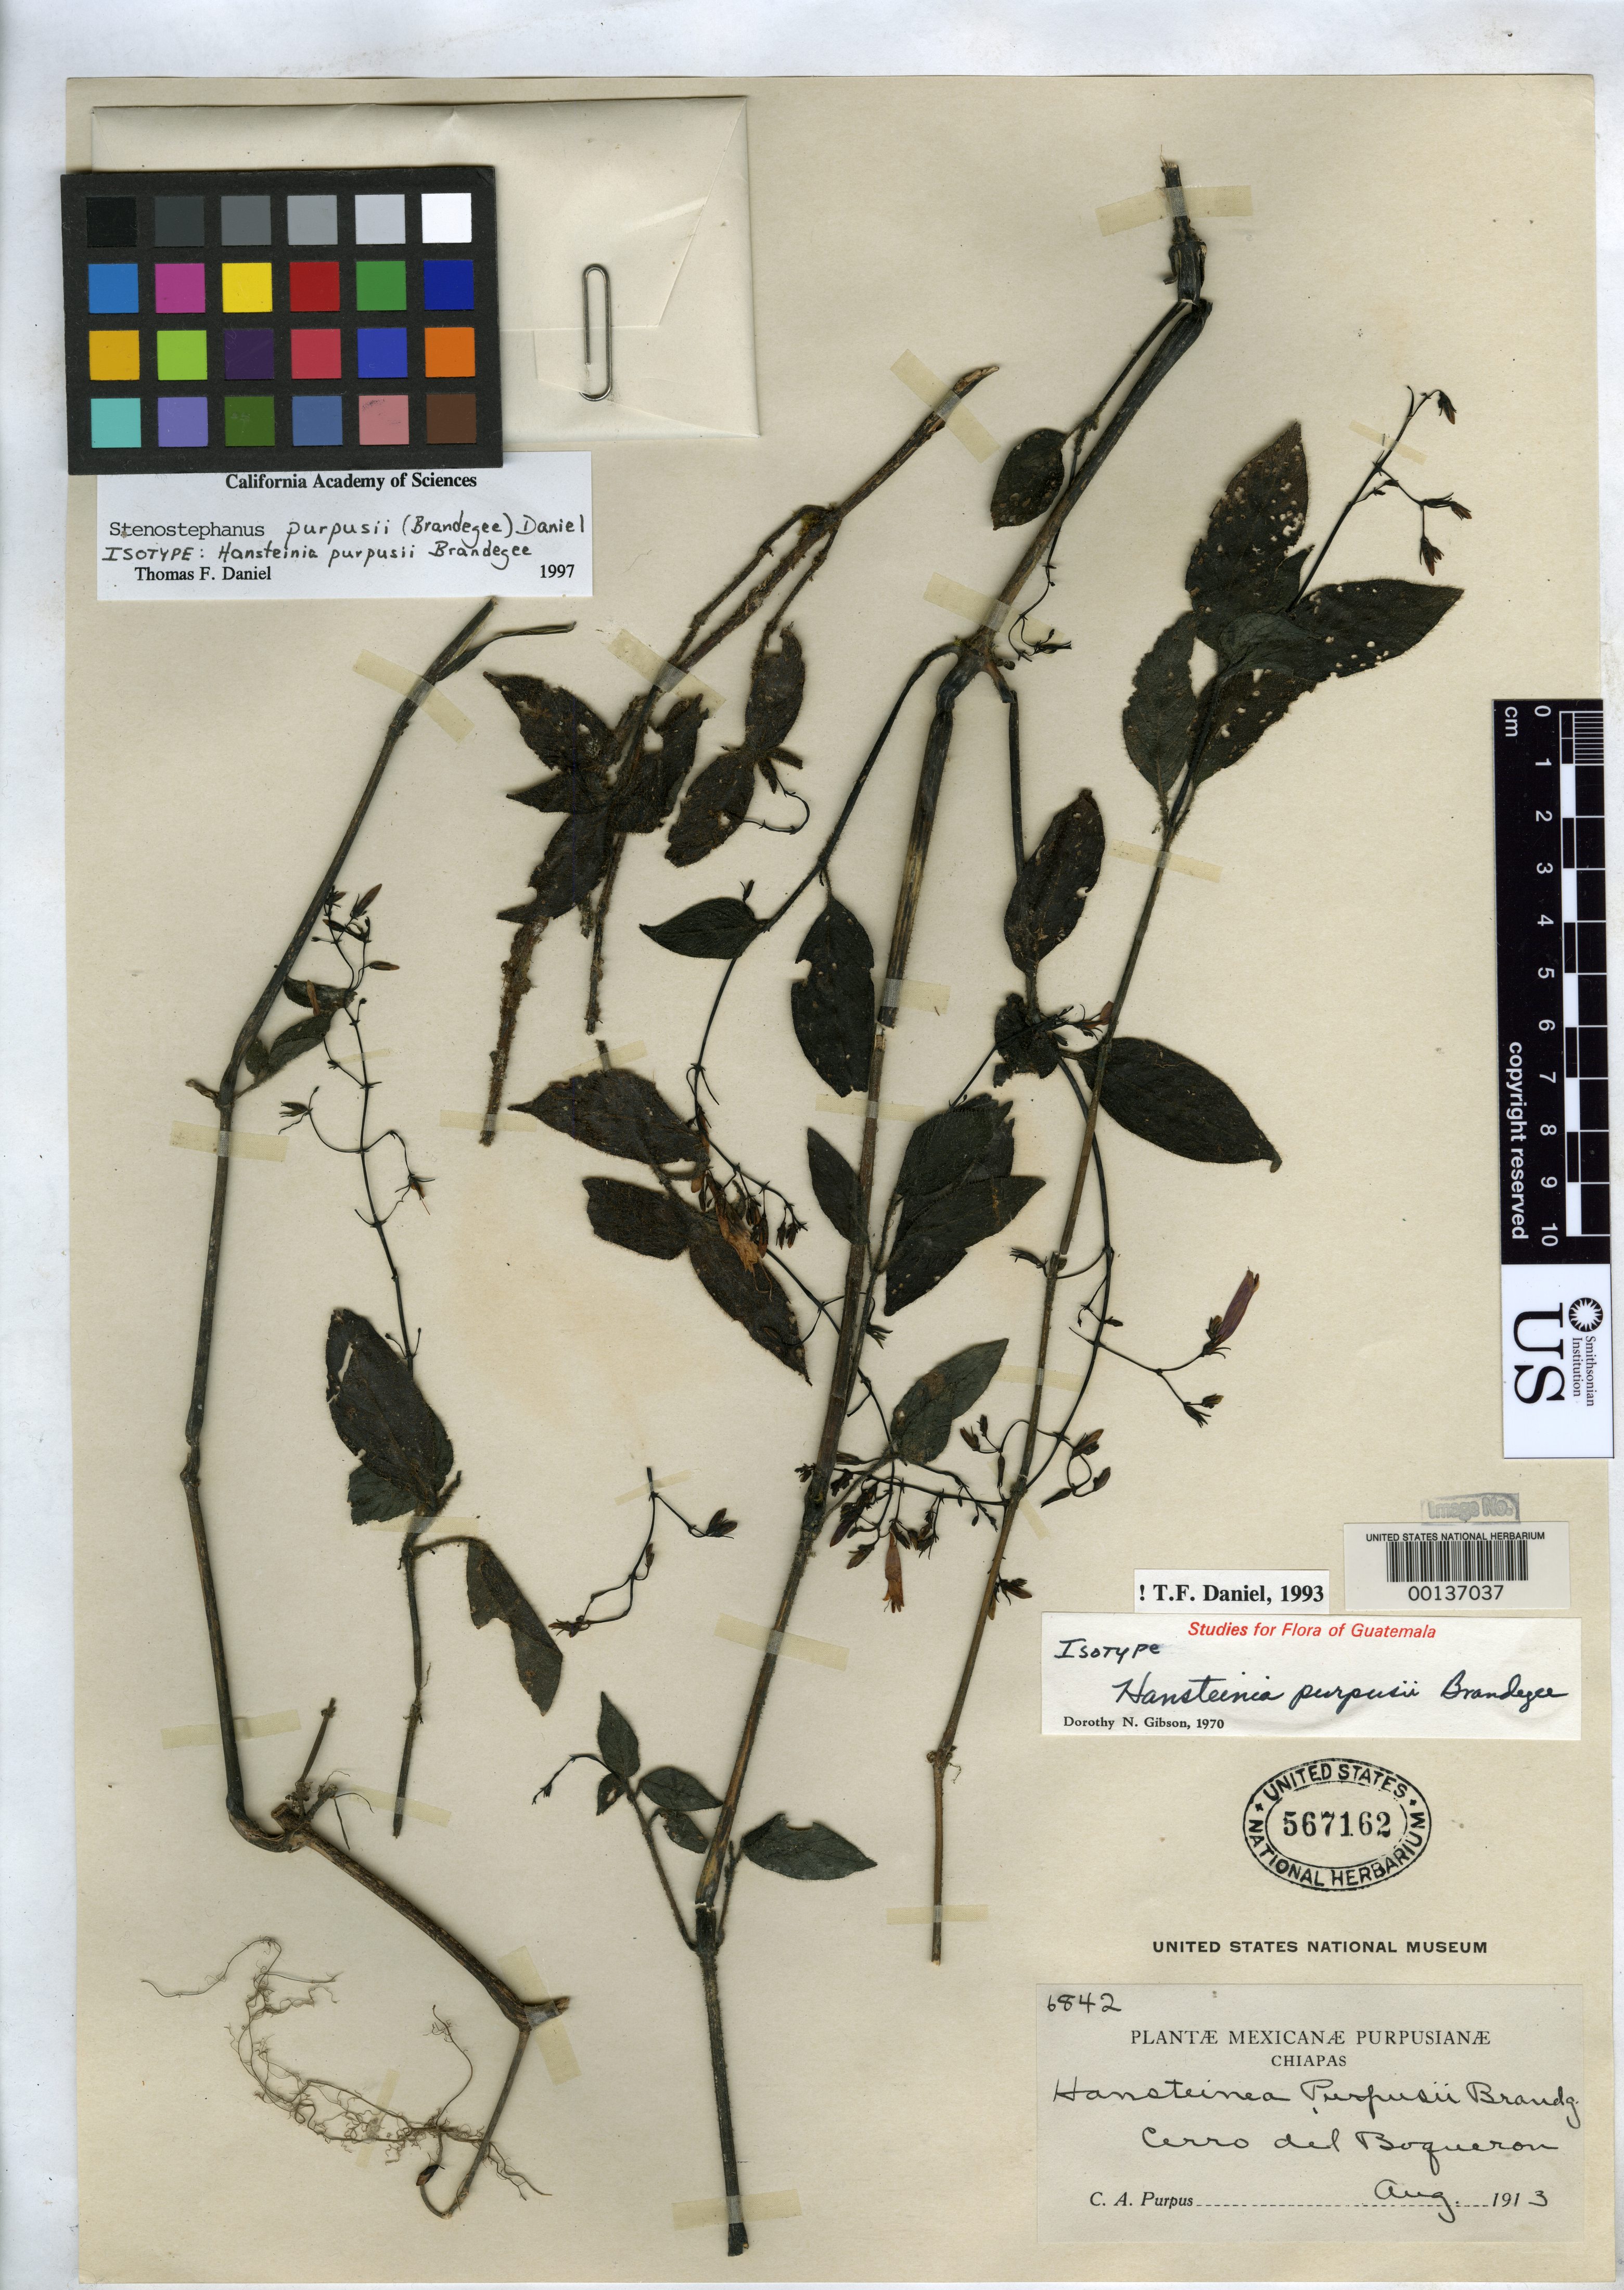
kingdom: Plantae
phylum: Tracheophyta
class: Magnoliopsida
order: Lamiales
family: Acanthaceae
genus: Hansteinia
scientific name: Hansteinia purpusii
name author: Brandegee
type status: Isotype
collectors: C. A. Purpus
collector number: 6842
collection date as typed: Aug 1913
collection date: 1913-08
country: Mexico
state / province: Chiapas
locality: Cerro del Boqueron.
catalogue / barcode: US 567162